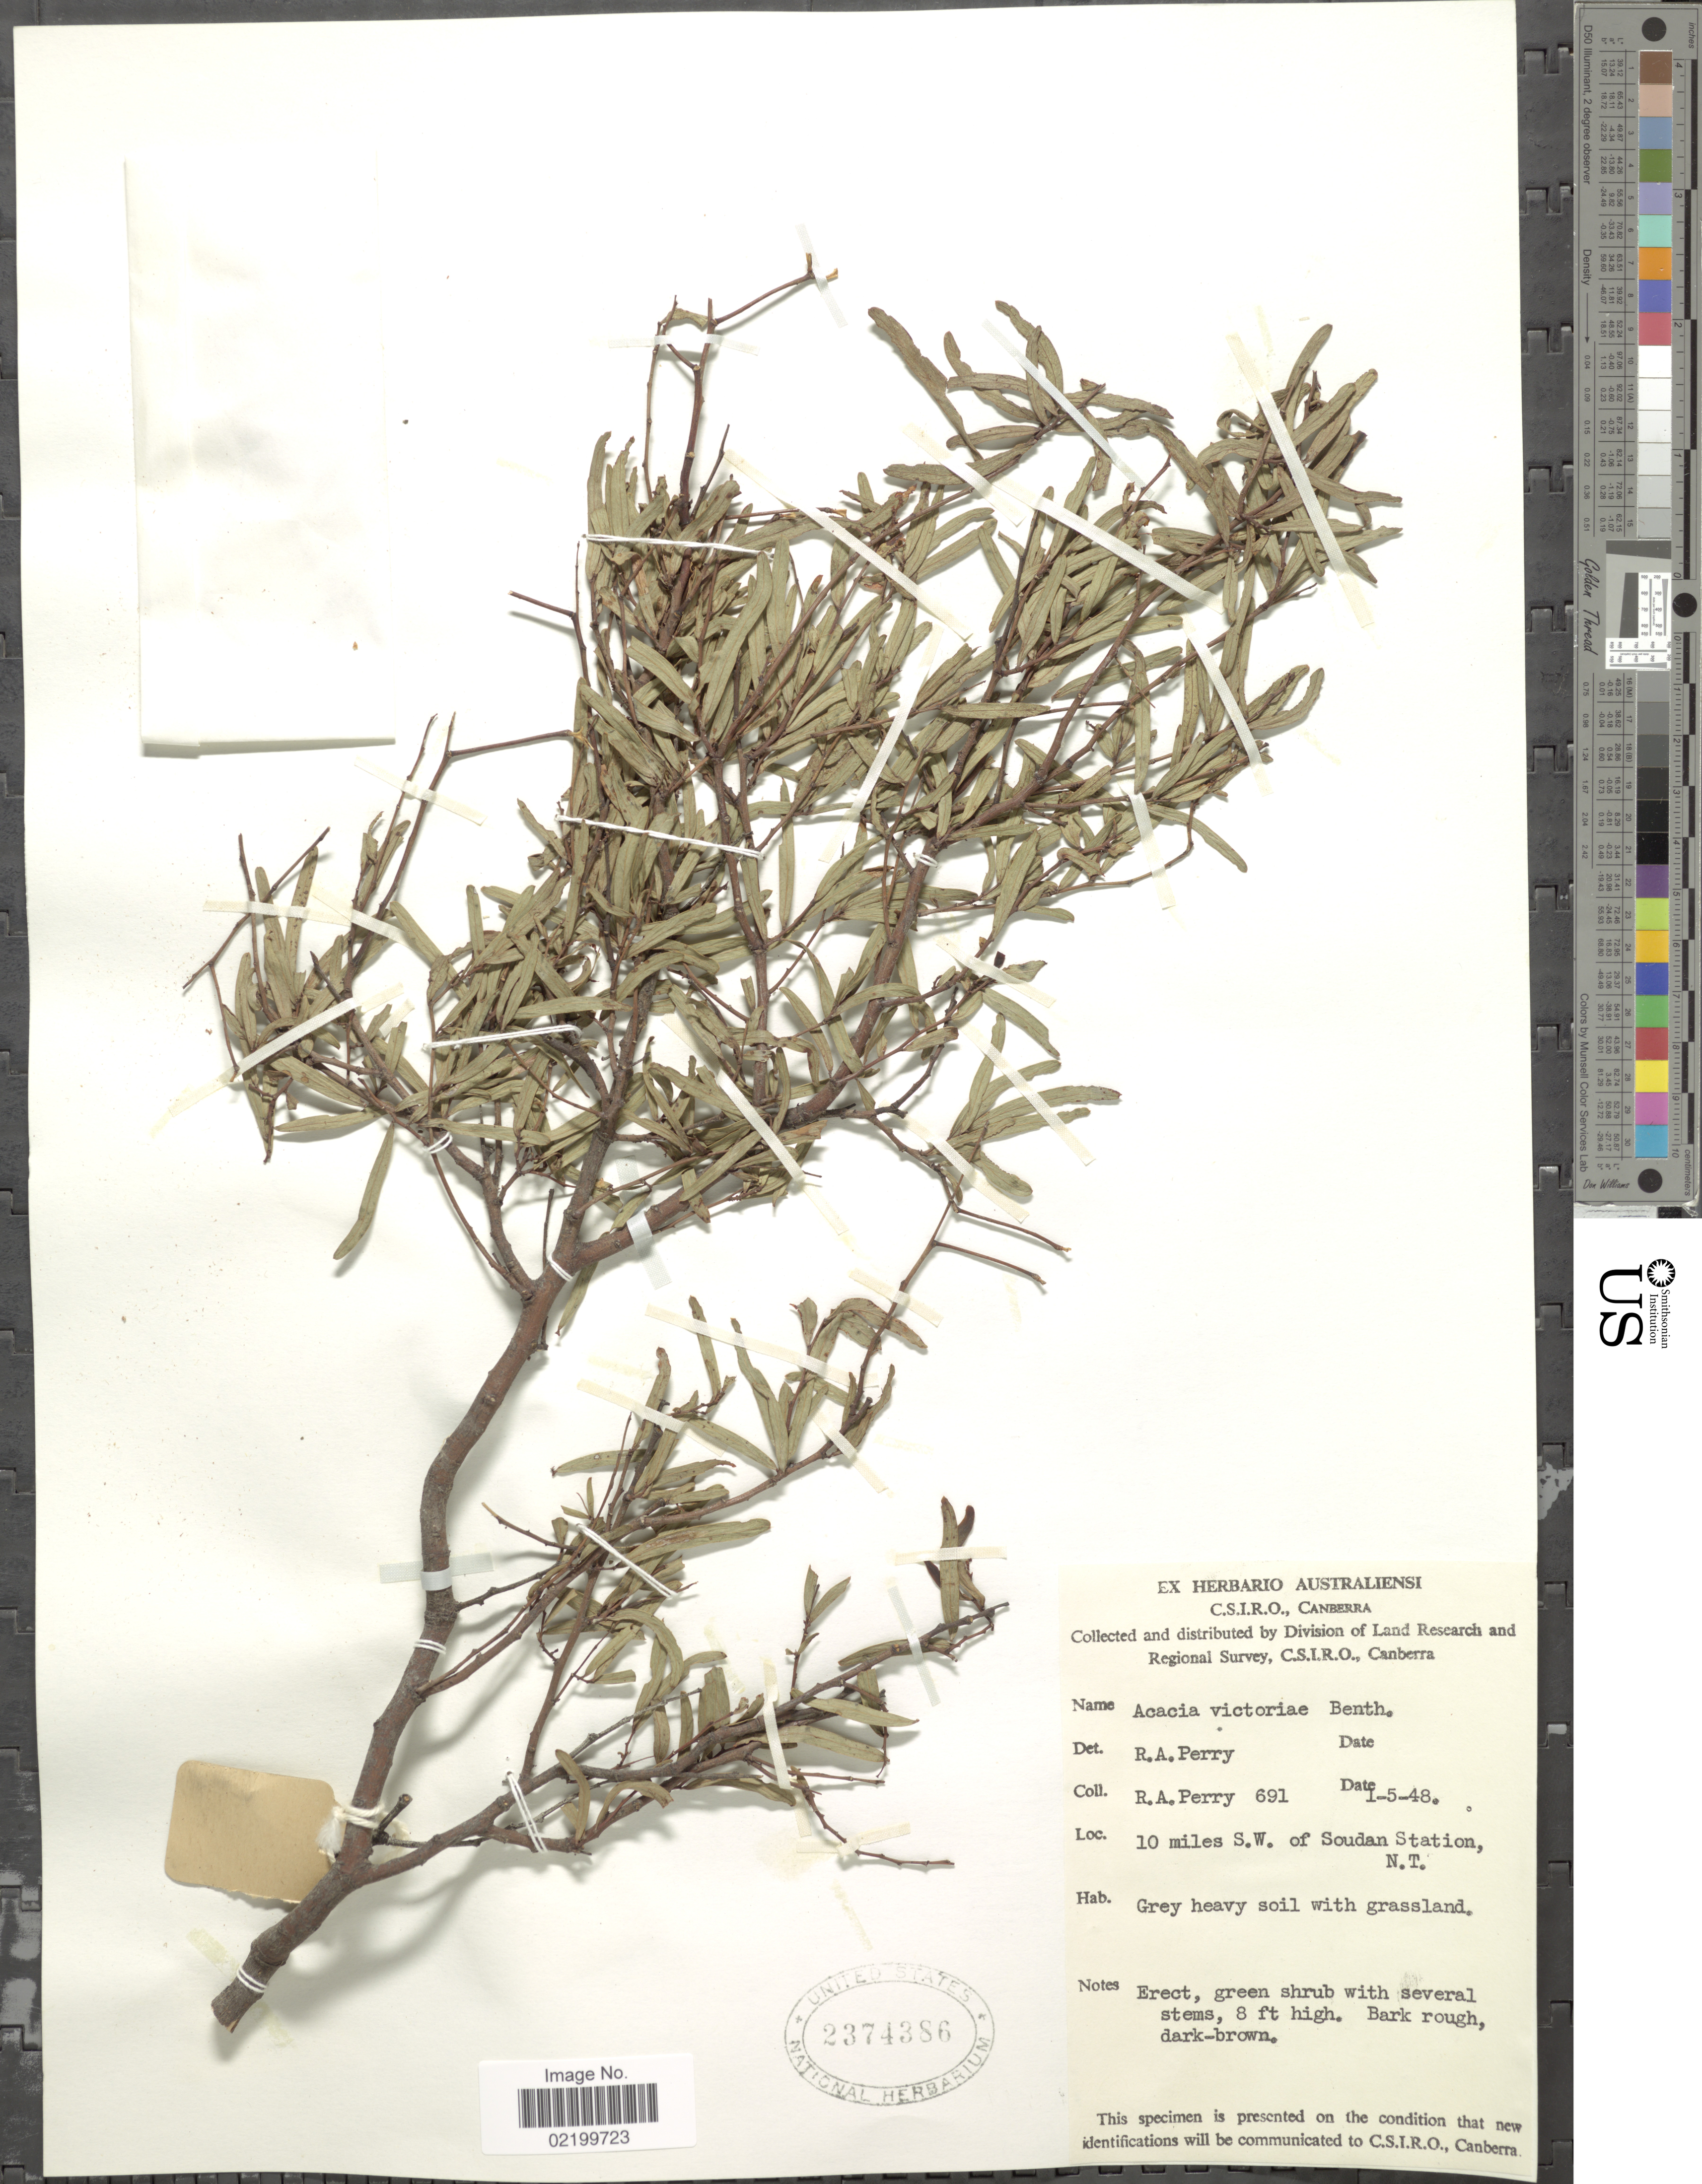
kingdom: Plantae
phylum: Tracheophyta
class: Magnoliopsida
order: Fabales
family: Fabaceae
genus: Acacia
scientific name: Acacia victoriae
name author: Benth.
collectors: Perry, R. A.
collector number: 691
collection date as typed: Transcribed d/m/y: 1/5/48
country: Australia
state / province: Northern Territory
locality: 10 miles S.W. of Soudan Station, N.T.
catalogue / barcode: US 2374386